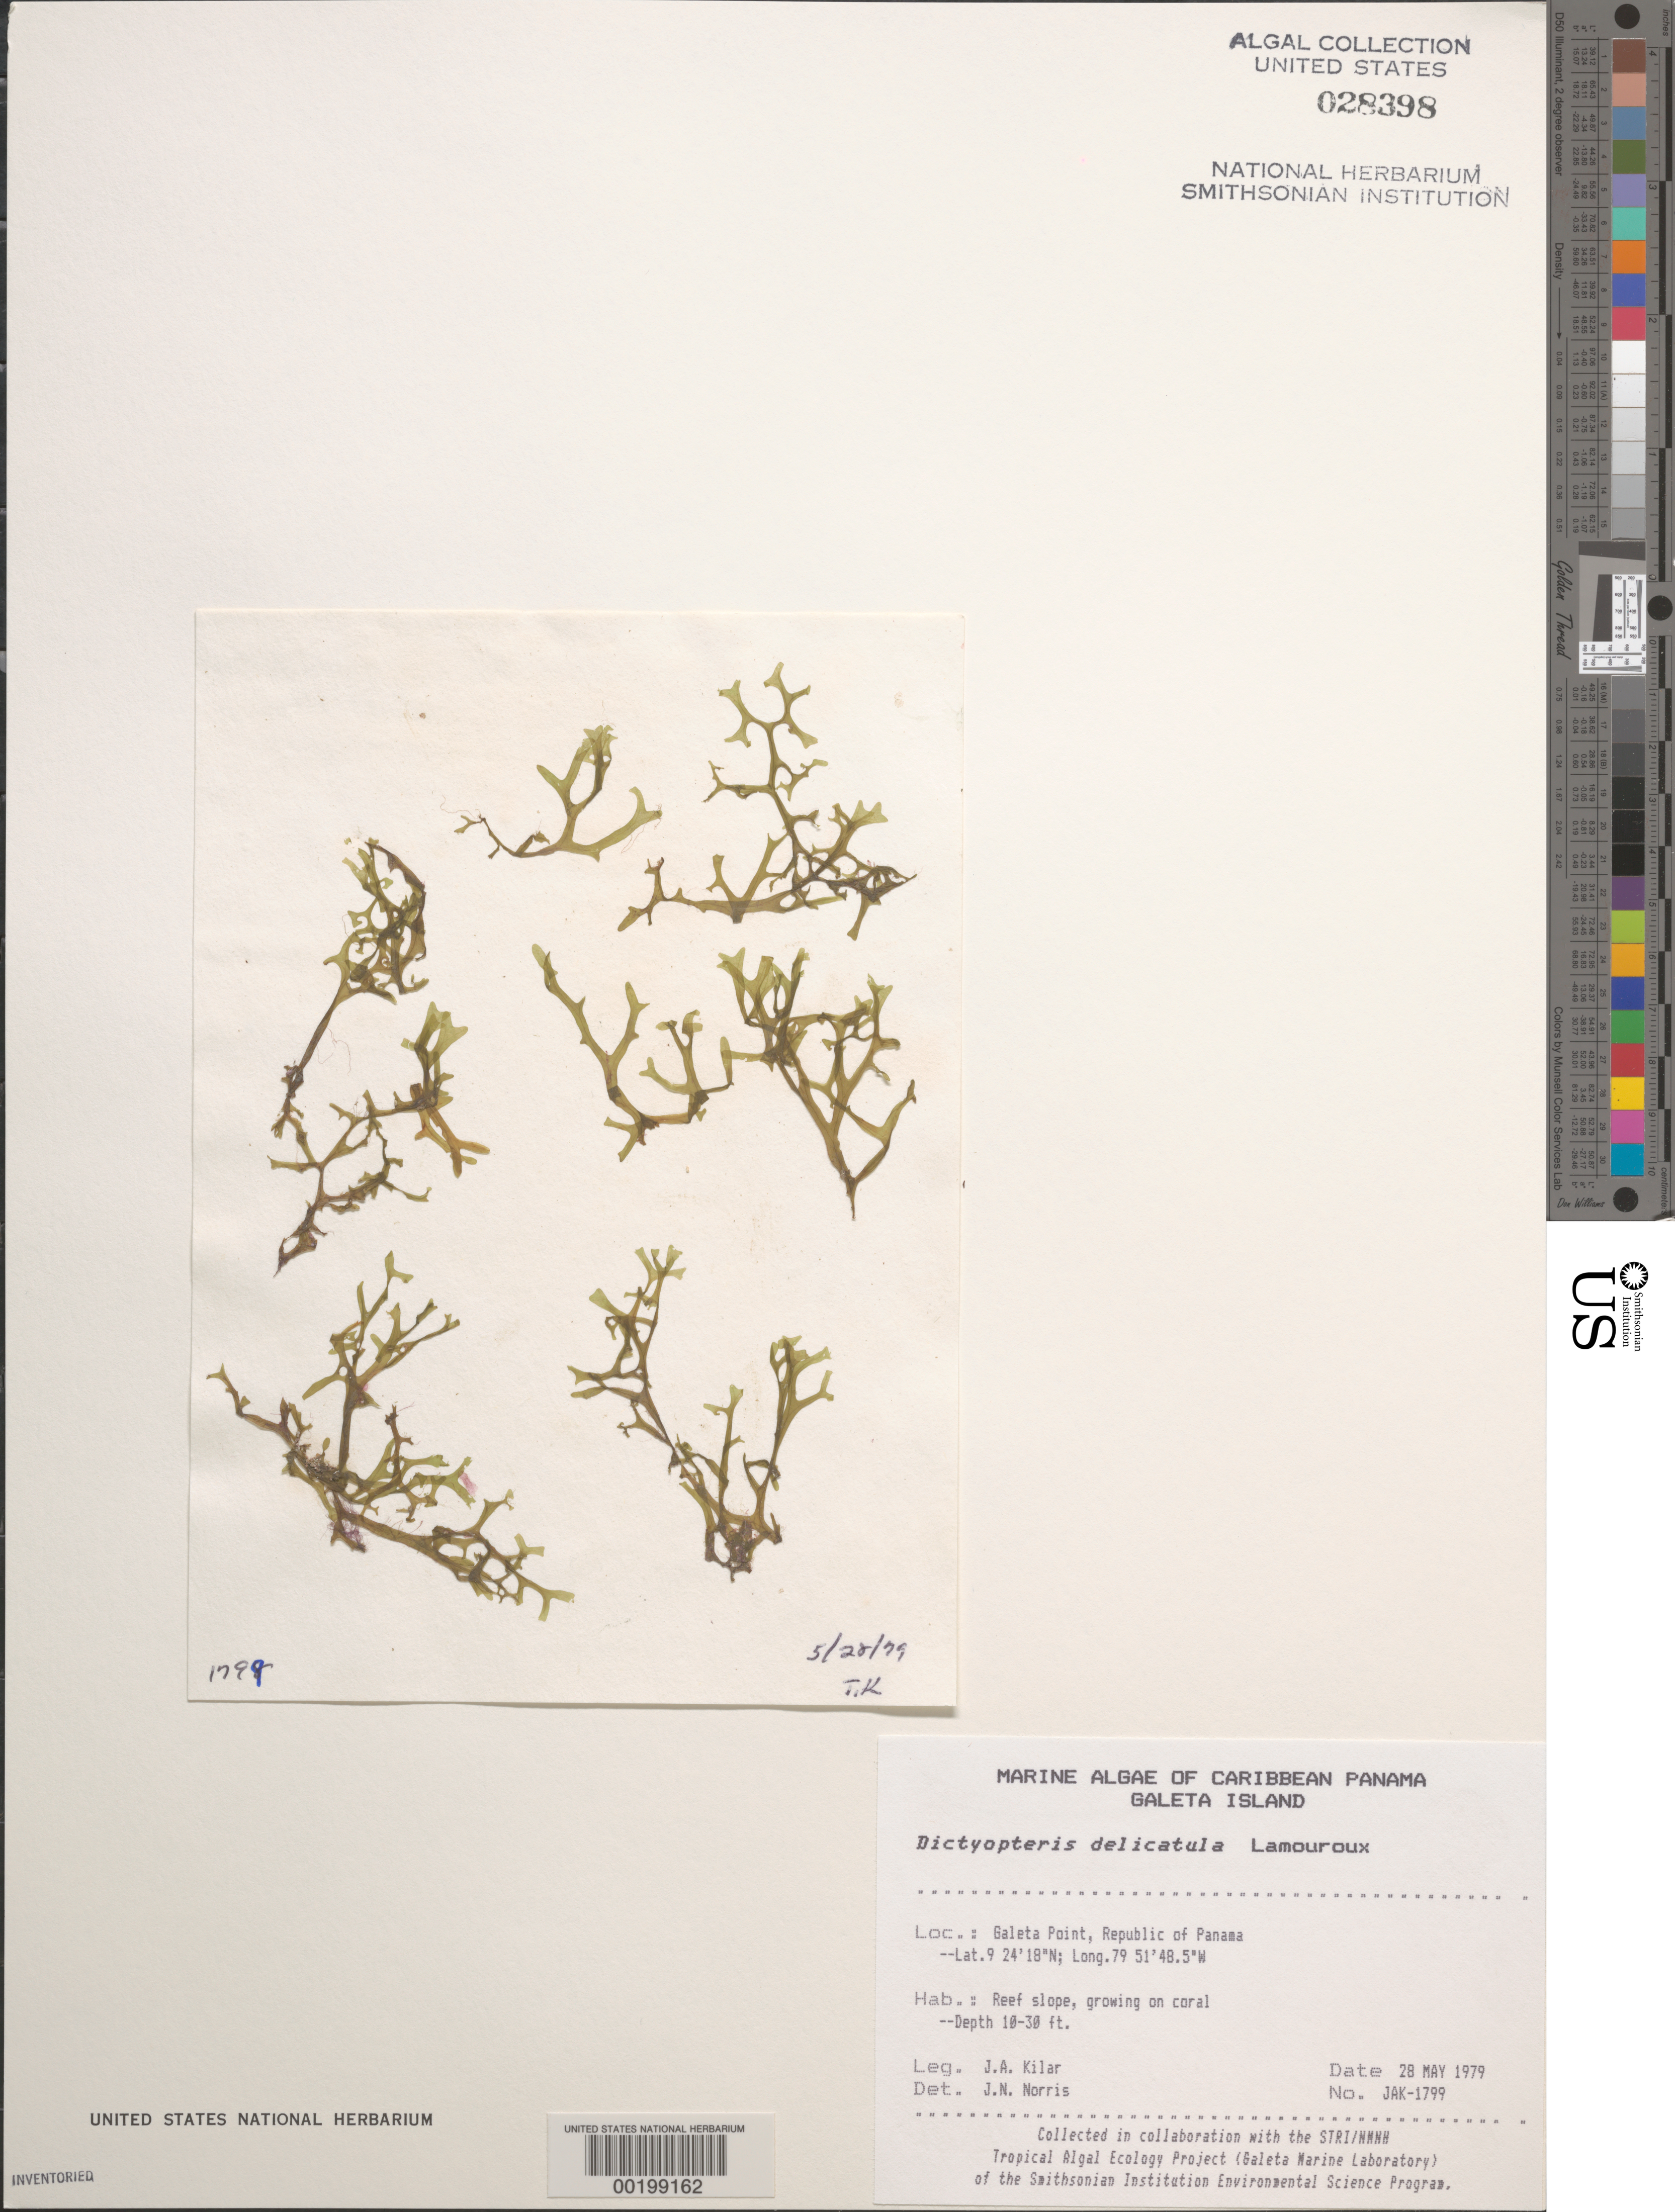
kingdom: Chromista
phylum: Ochrophyta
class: Phaeophyceae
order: Dictyotales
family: Dictyotaceae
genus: Dictyopteris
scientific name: Dictyopteris delicatula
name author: J.V.Lamouroux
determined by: Norris, James N.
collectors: J. A. Kilar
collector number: JAK-1799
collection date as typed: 28 May 1979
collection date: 1979-05-28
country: Panama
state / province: Colón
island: Galeta Island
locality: Galeta Point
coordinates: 9 24' 18" N, 79 51' 48.5" W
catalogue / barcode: US 28398